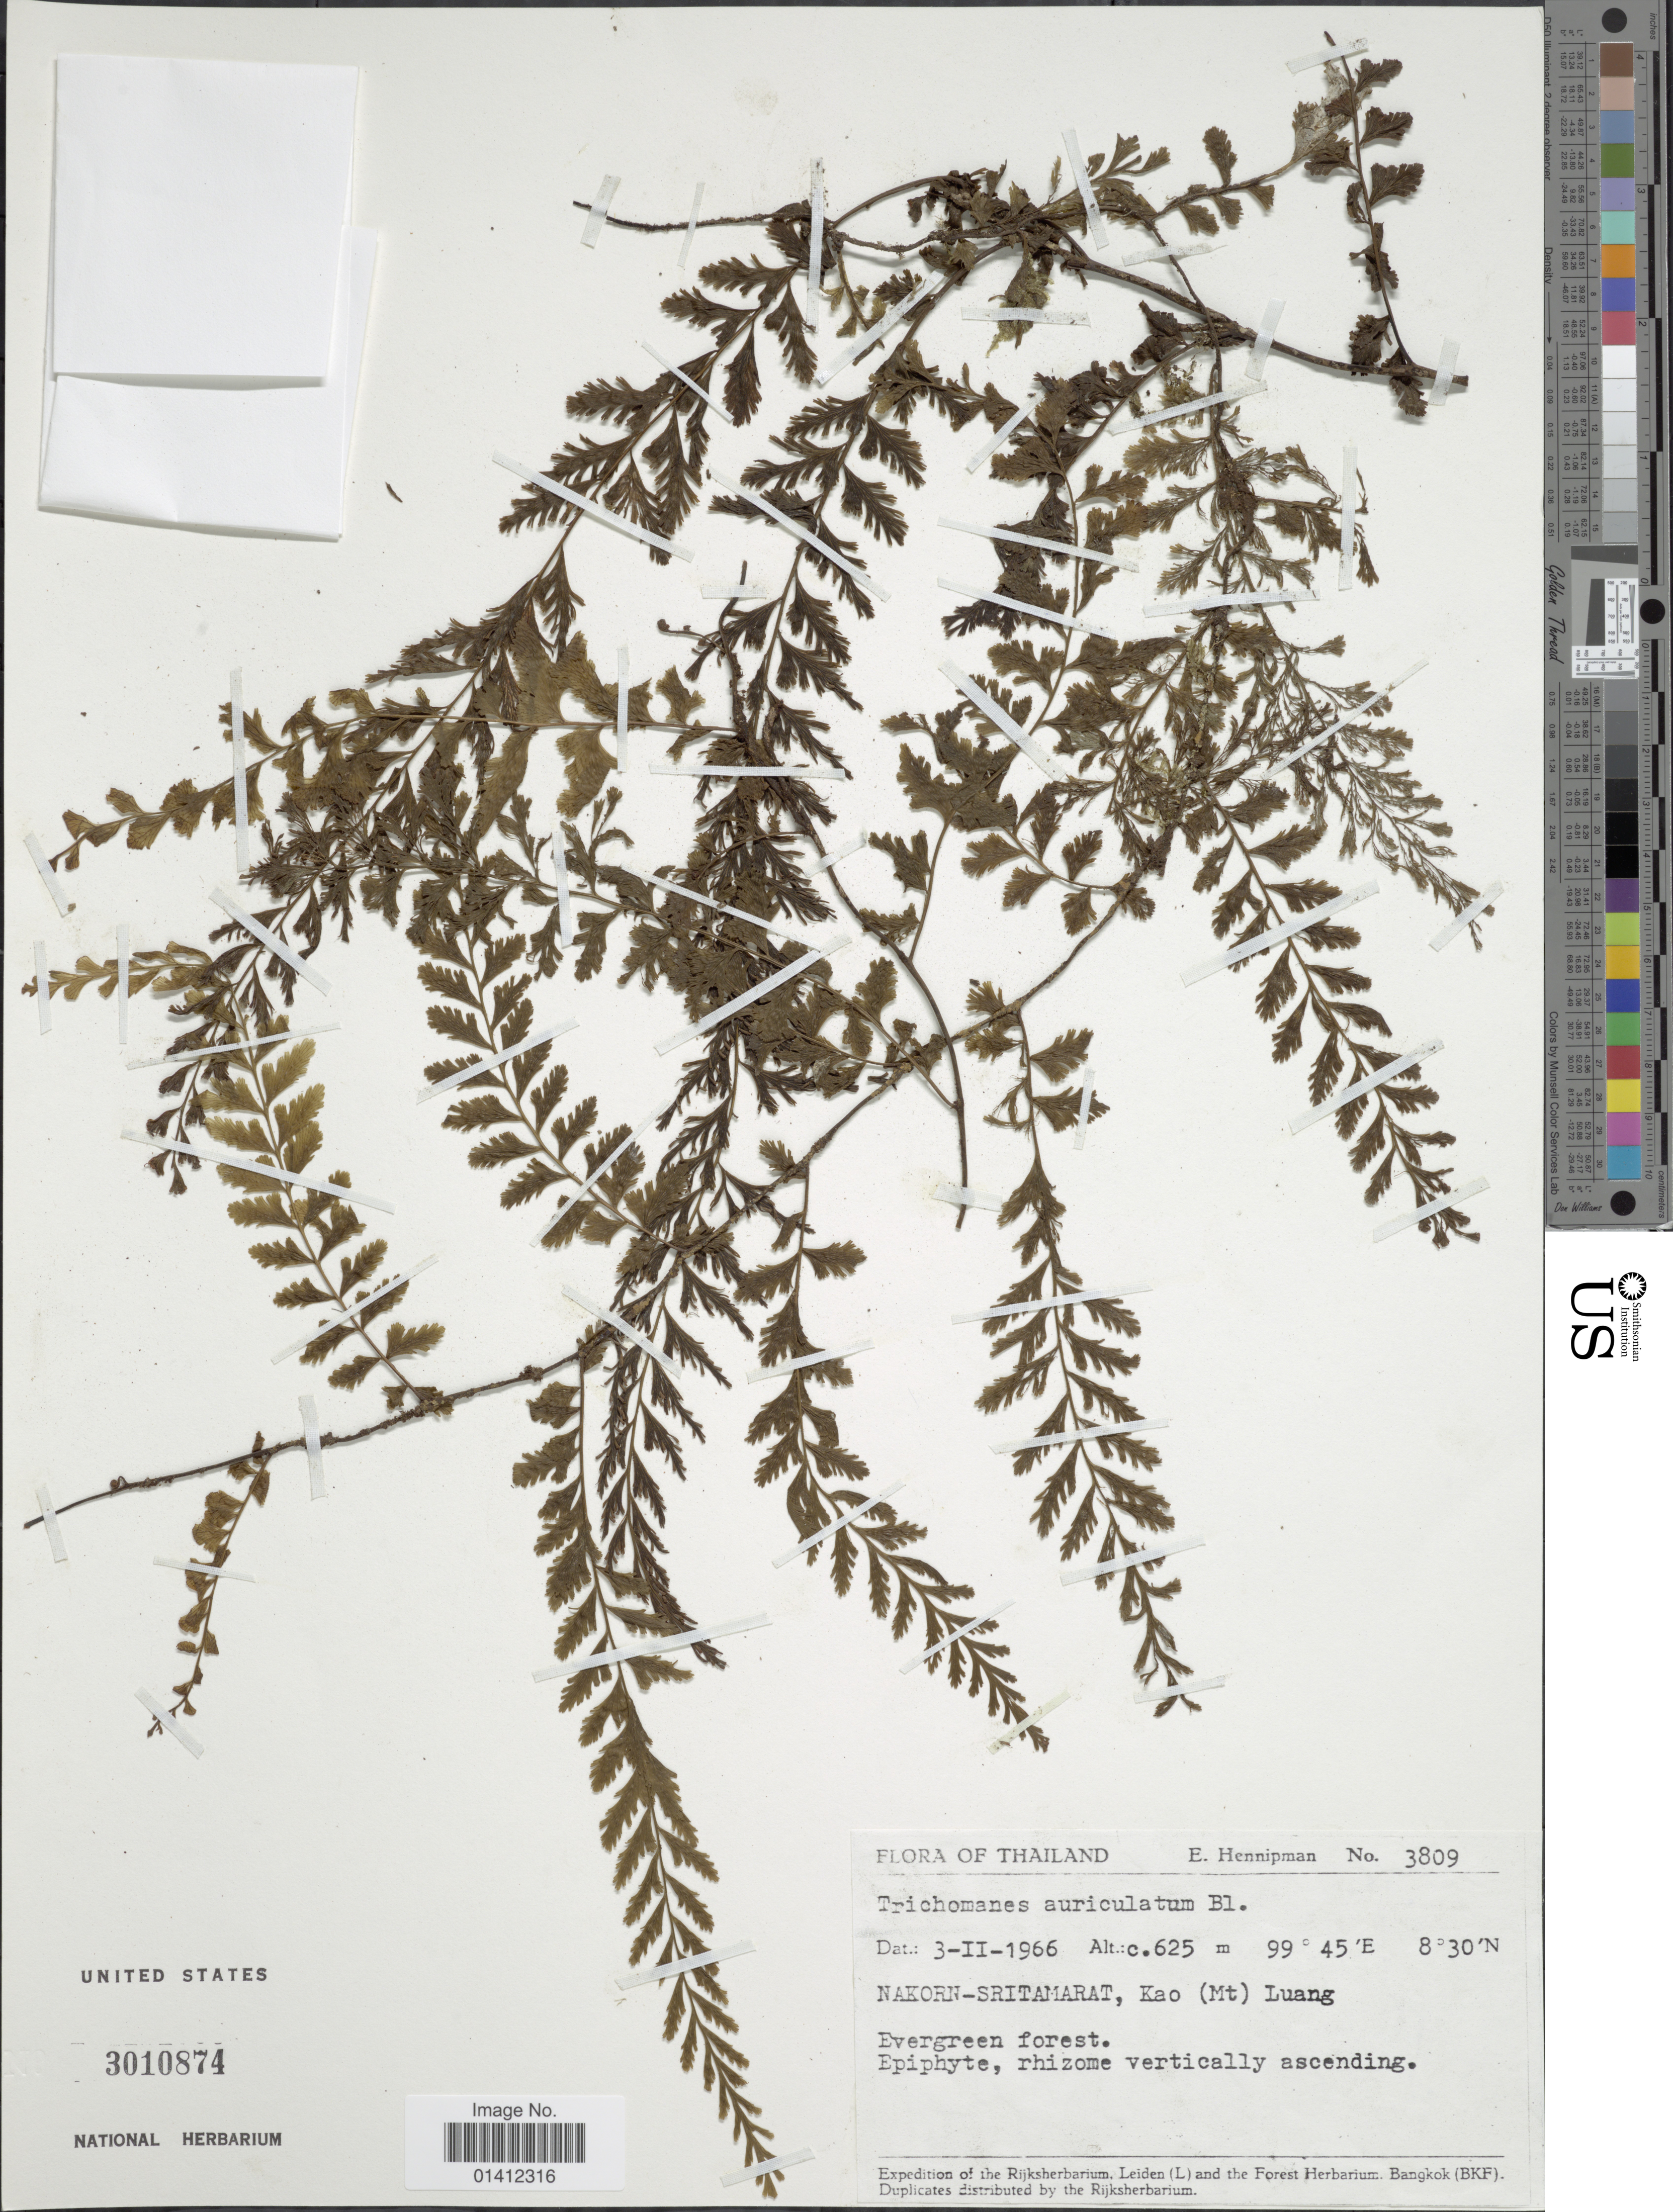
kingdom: Plantae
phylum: Tracheophyta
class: Polypodiopsida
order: Hymenophyllales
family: Hymenophyllaceae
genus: Vandenboschia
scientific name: Vandenboschia auriculata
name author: (Blume) Copel.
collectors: E. Hennipman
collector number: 3809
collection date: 1966-02-03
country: Thailand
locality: Nakorn-Sritamarat, Kao (Mt) Luang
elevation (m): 625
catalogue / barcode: US 3010874